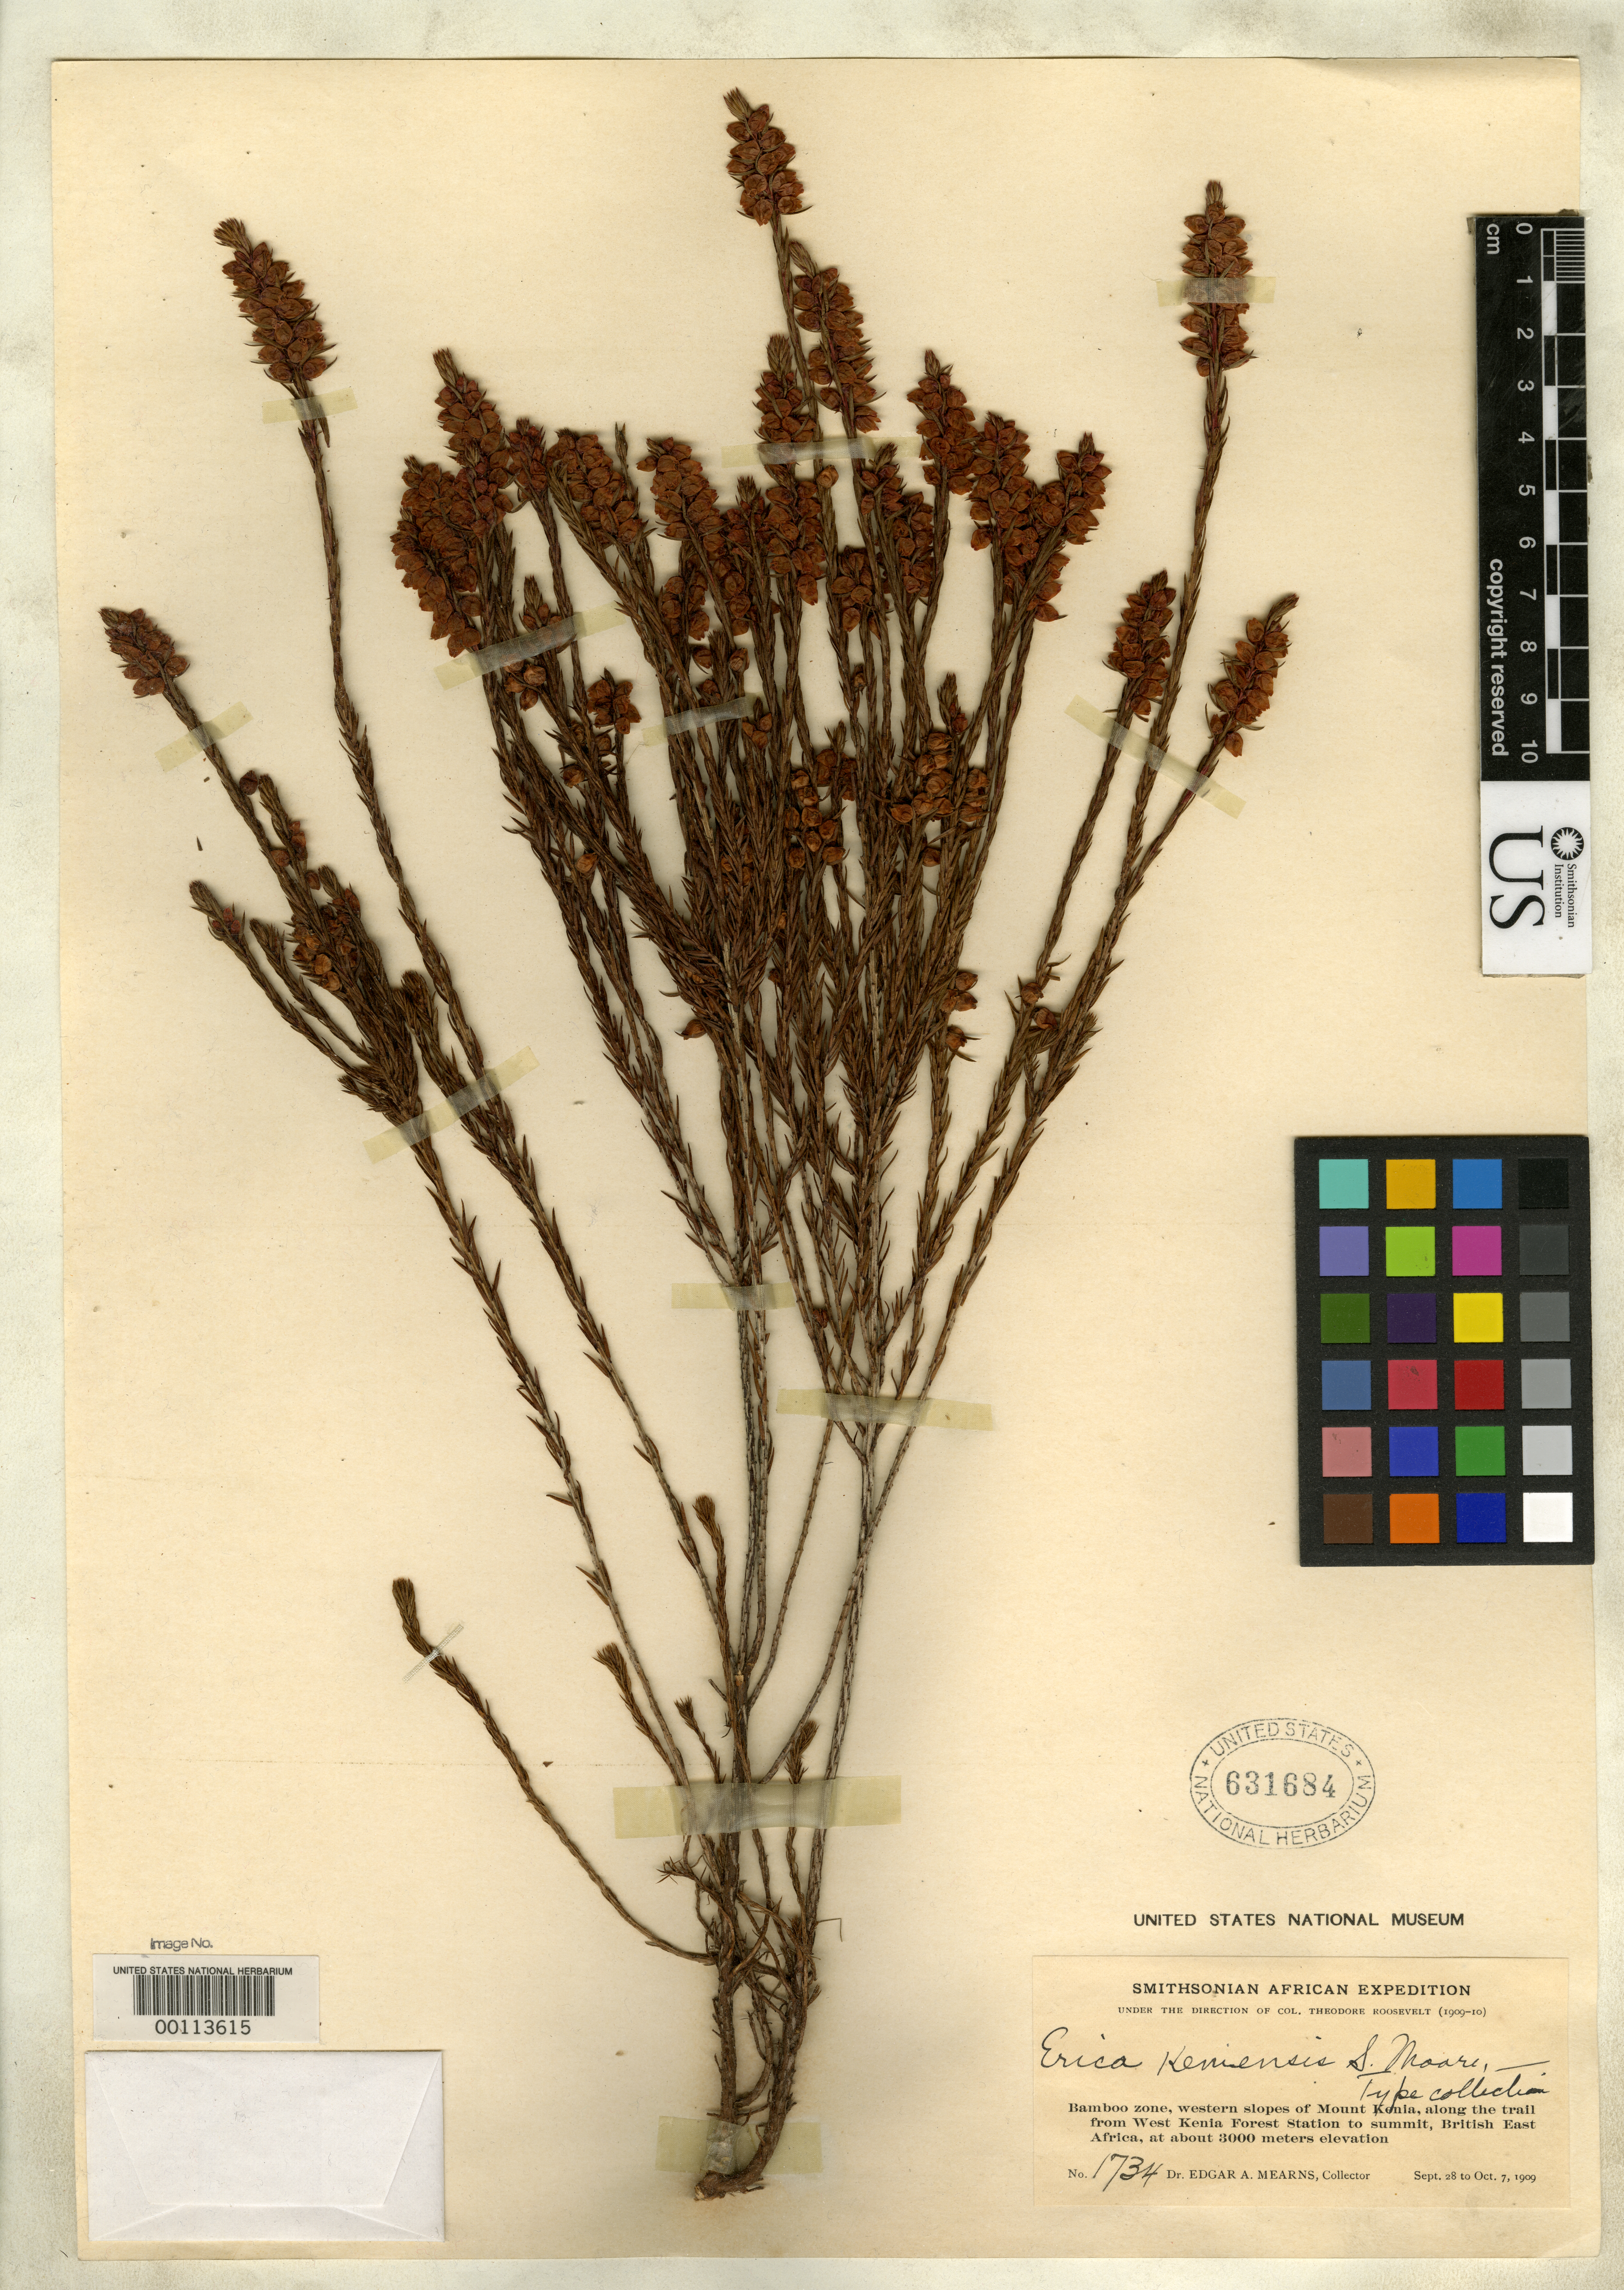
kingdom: Plantae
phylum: Tracheophyta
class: Magnoliopsida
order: Ericales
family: Ericaceae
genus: Erica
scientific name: Erica keniensis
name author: S. Moore in Standl.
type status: Isotype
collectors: E. A. Mearns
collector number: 1734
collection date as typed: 28 Sep 1909 to 07 Oct 1909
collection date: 1909-09-28/1909-10-07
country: Kenya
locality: Mt. Kenia, Bamboo zone.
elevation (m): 3000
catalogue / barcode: US 631684